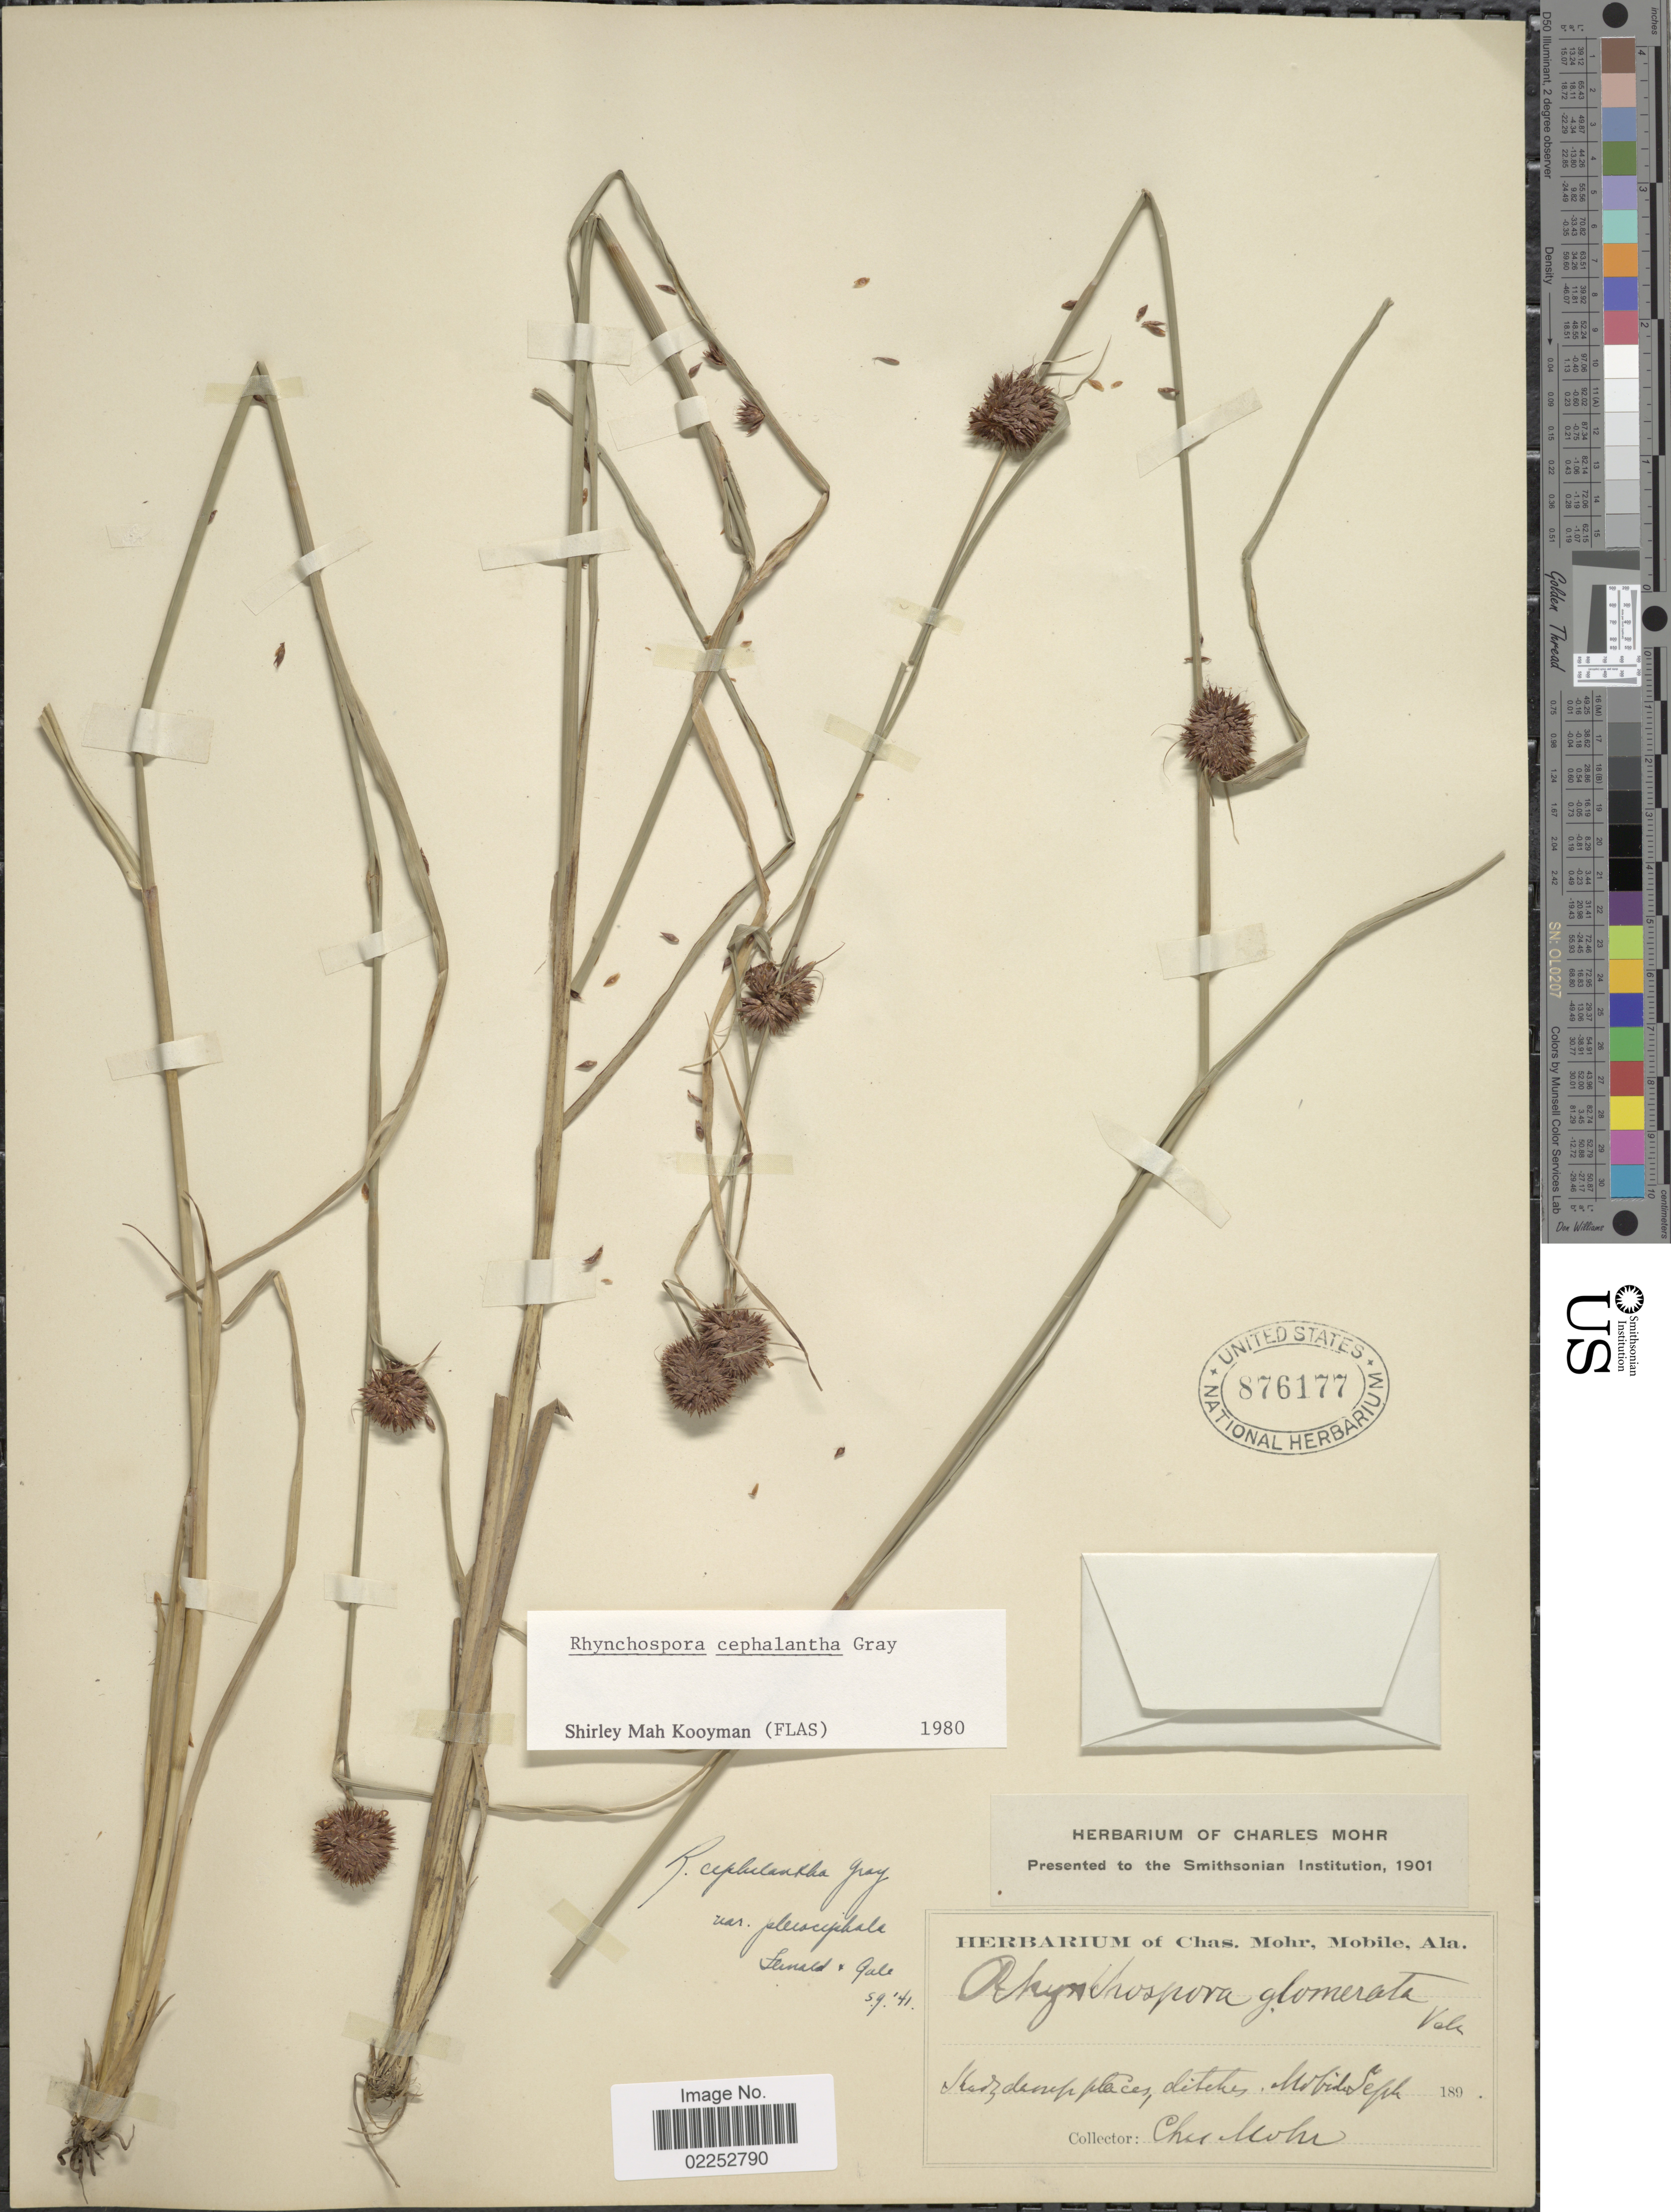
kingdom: Plantae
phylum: Tracheophyta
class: Liliopsida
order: Poales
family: Cyperaceae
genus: Rhynchospora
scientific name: Rhynchospora cephalantha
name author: A. Gray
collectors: Mohr, C. T. (herbarium)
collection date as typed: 189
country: United States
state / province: Alabama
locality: Mobile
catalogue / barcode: US 876177